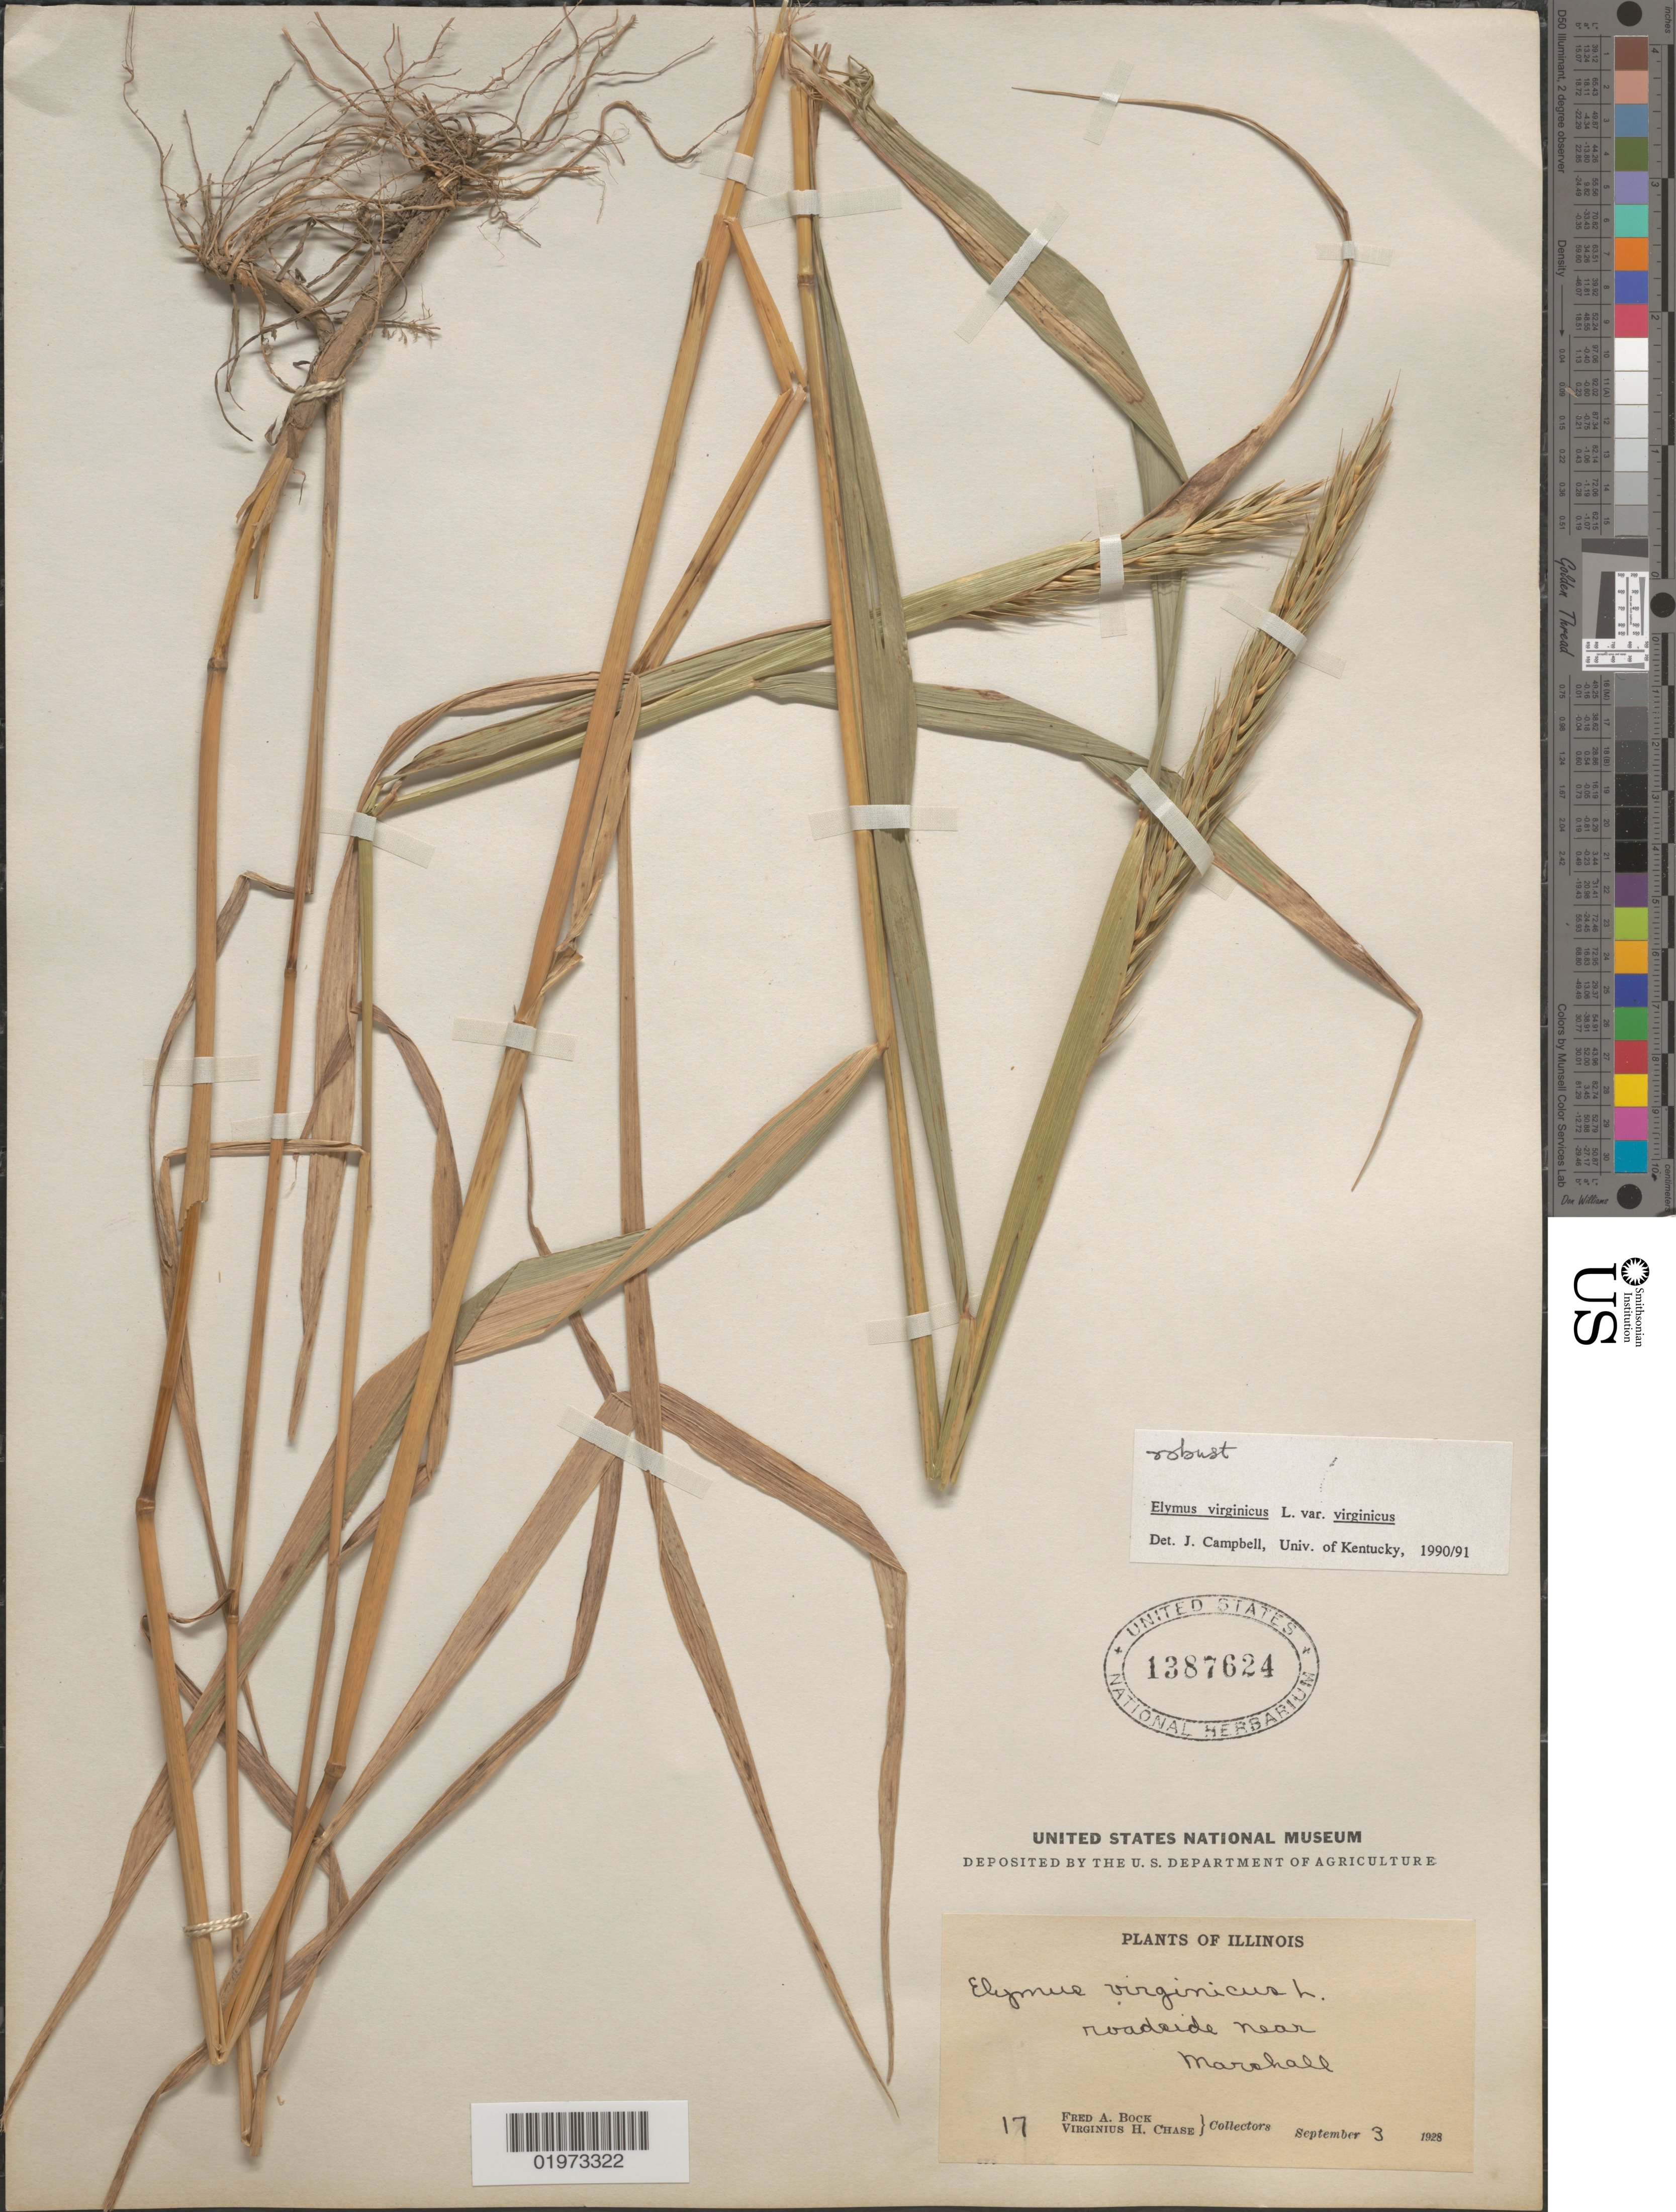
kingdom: Plantae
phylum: Tracheophyta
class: Liliopsida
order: Poales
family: Poaceae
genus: Elymus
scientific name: Elymus virginicus var. virginicus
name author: L.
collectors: F. Bock & V. H. Chase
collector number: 17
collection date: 1928-09-03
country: United States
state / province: Illinois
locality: Roadside near Marshall.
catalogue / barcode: US 1387624